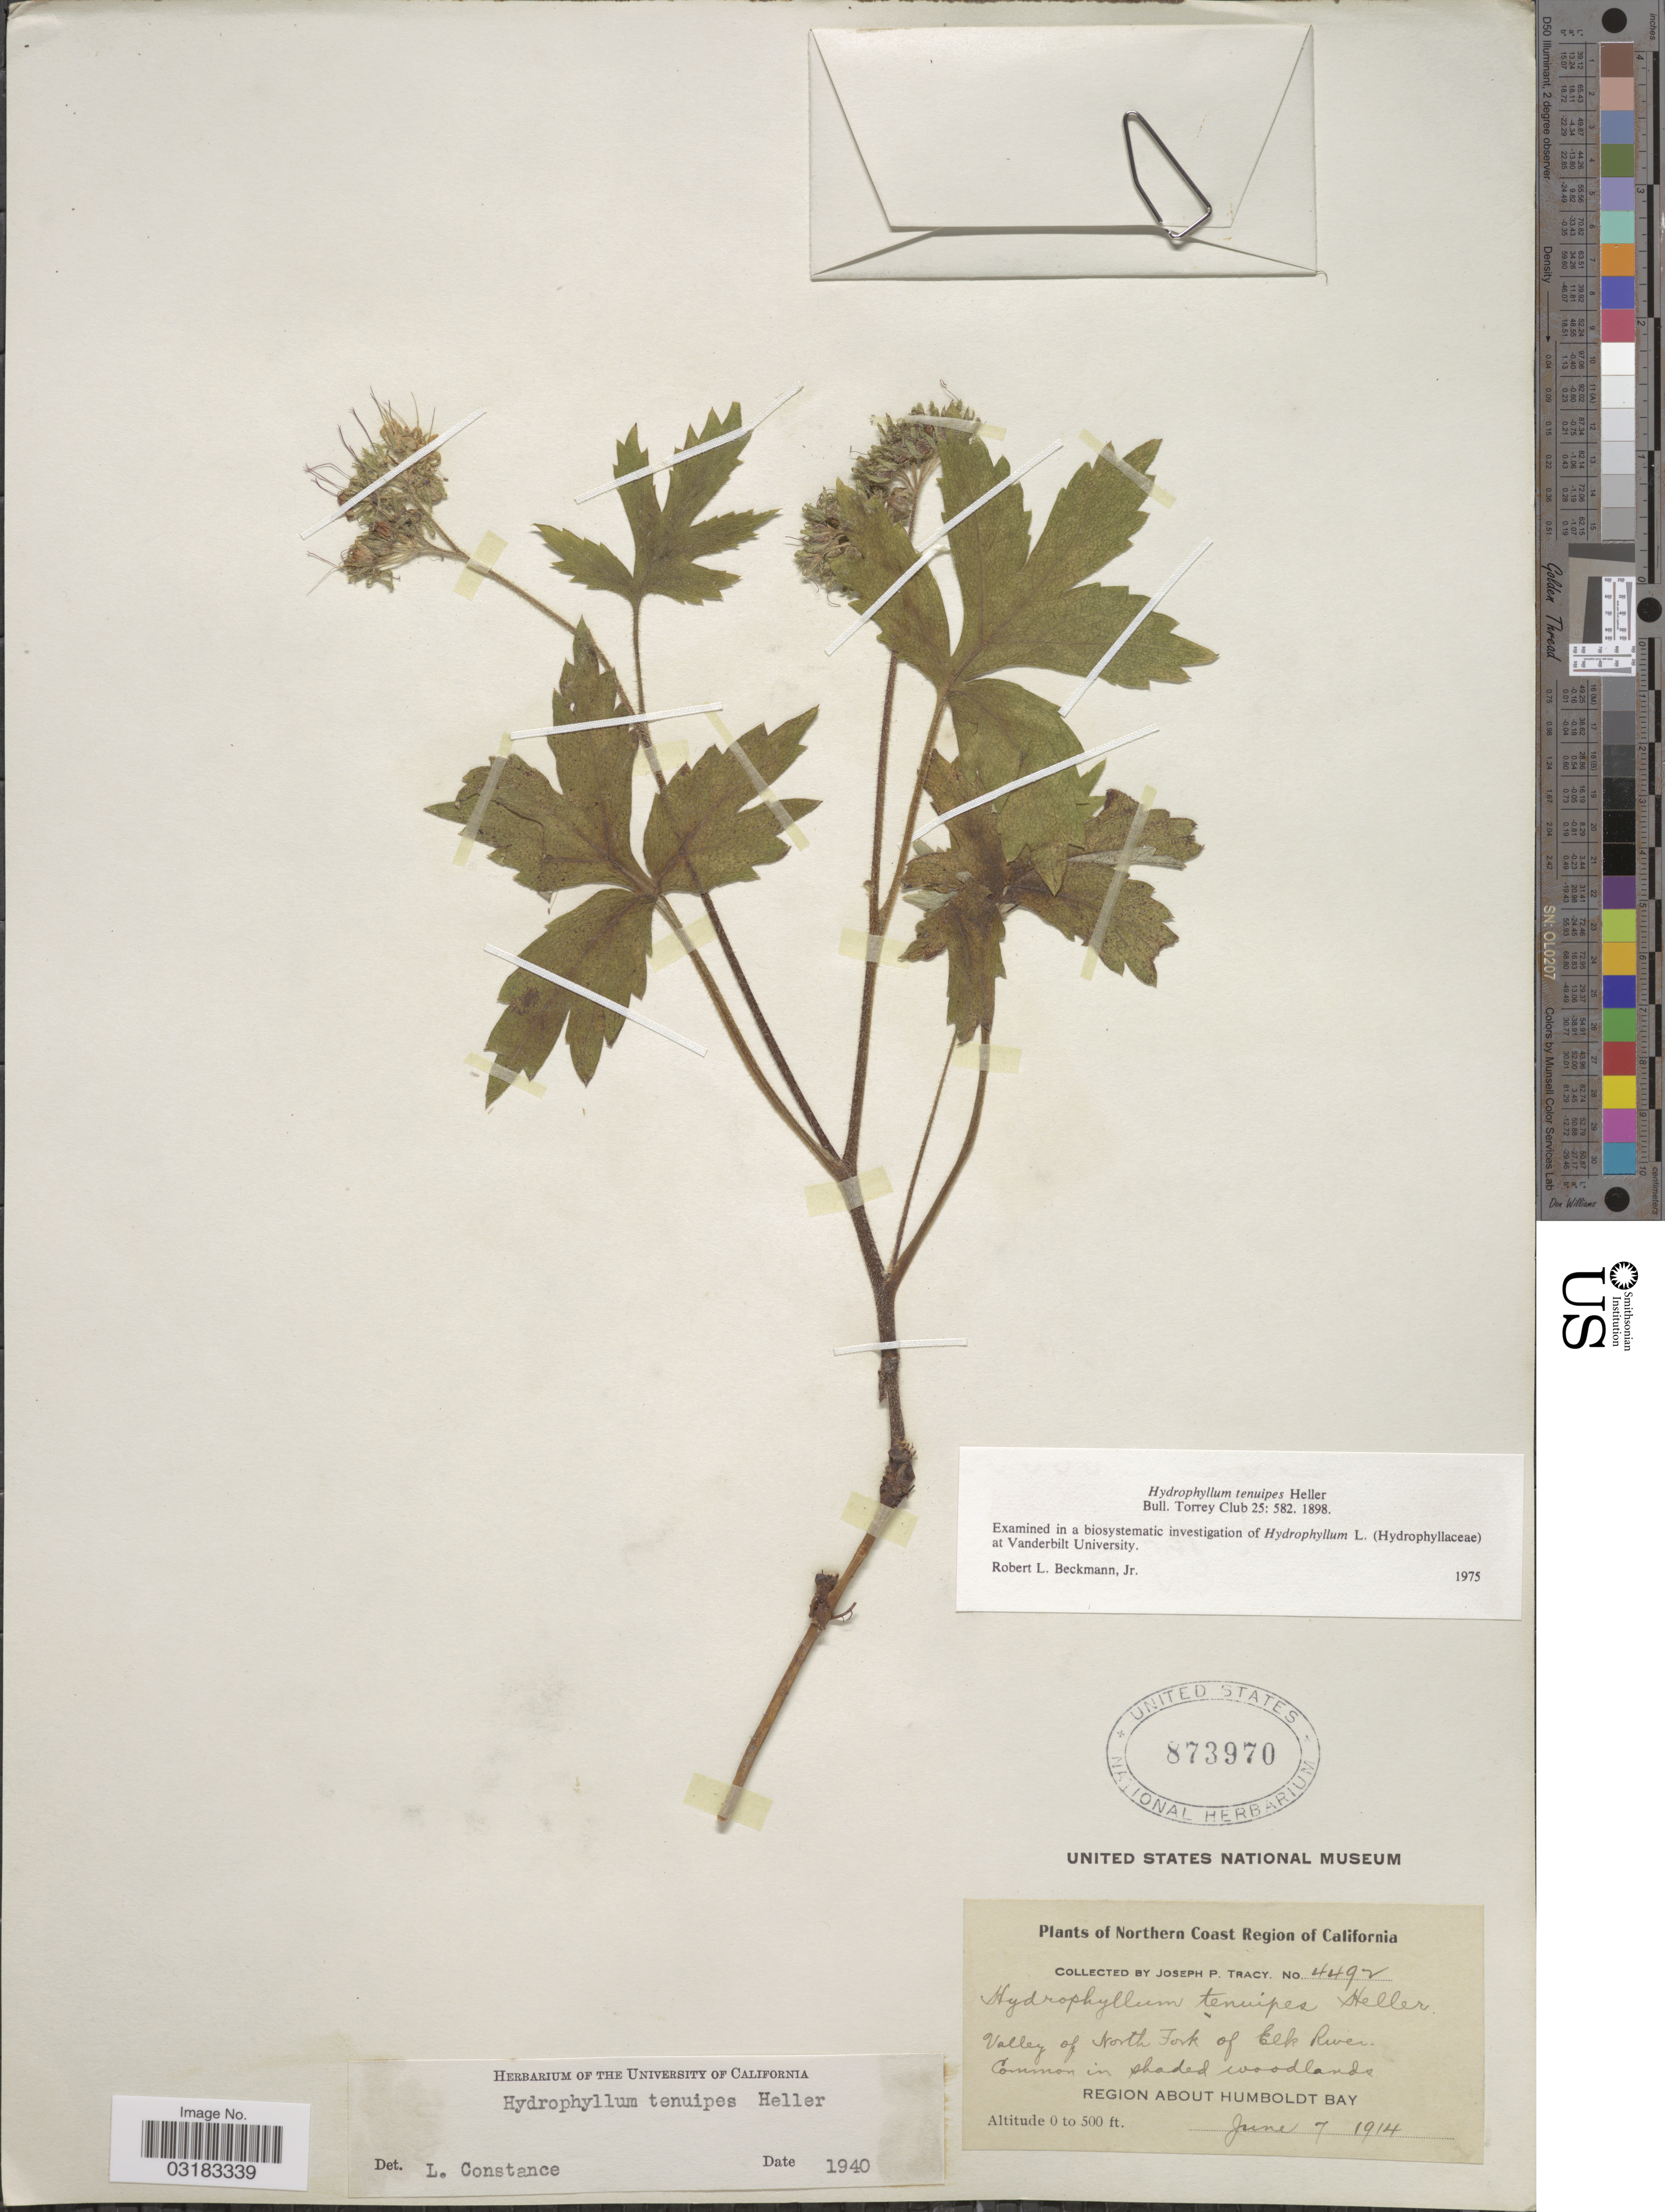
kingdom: Plantae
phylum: Tracheophyta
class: Magnoliopsida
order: Boraginales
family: Hydrophyllaceae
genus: Hydrophyllum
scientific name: Hydrophyllum tenuipes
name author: A. Heller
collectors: J. Tracy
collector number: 4492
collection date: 1914-06-07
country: United States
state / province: California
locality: Northern Coast Region of California. Valley of North Fork of Elk River. Region about Humboldt Bay.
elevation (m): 0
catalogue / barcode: US 873970